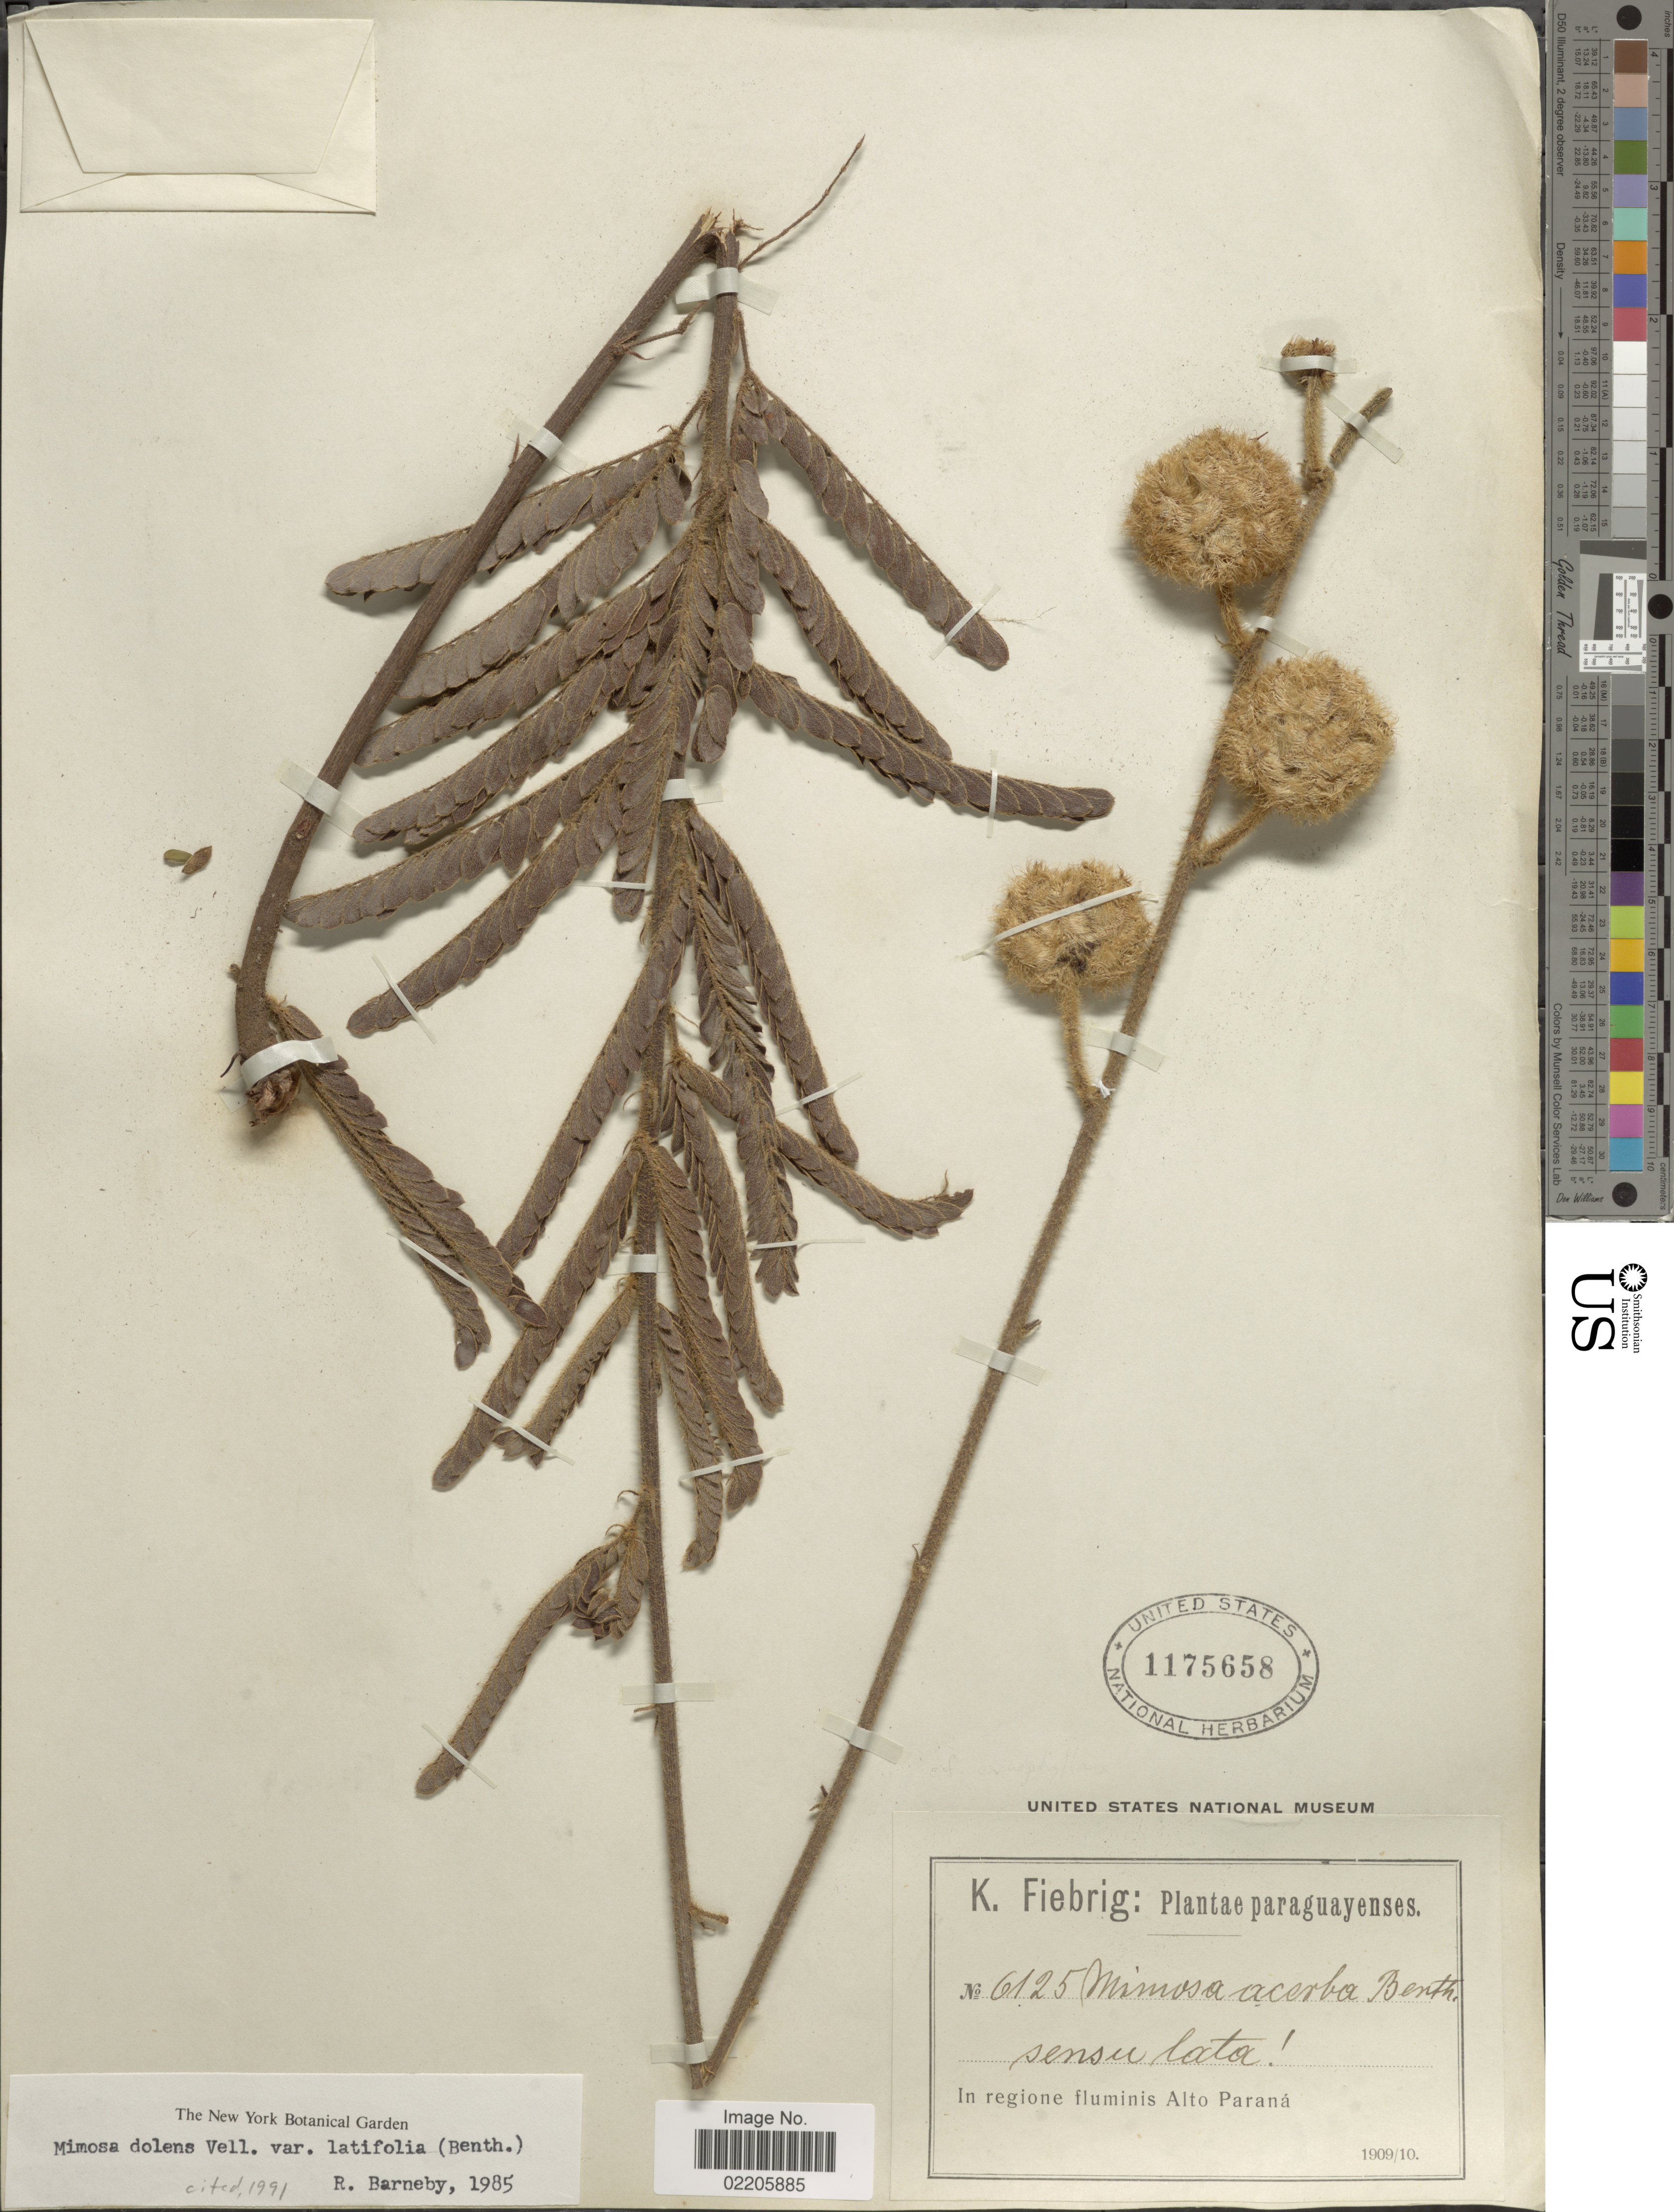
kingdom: Plantae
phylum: Tracheophyta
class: Magnoliopsida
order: Fabales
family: Fabaceae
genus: Mimosa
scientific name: Mimosa dolens var. latifolia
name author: (Benth.) Barneby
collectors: K. Fiebrig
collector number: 6125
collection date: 1909/1910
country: Paraguay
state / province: Alto Parana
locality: Paraguayenses. In regione fluminis Alto Parana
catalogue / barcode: US 1175658